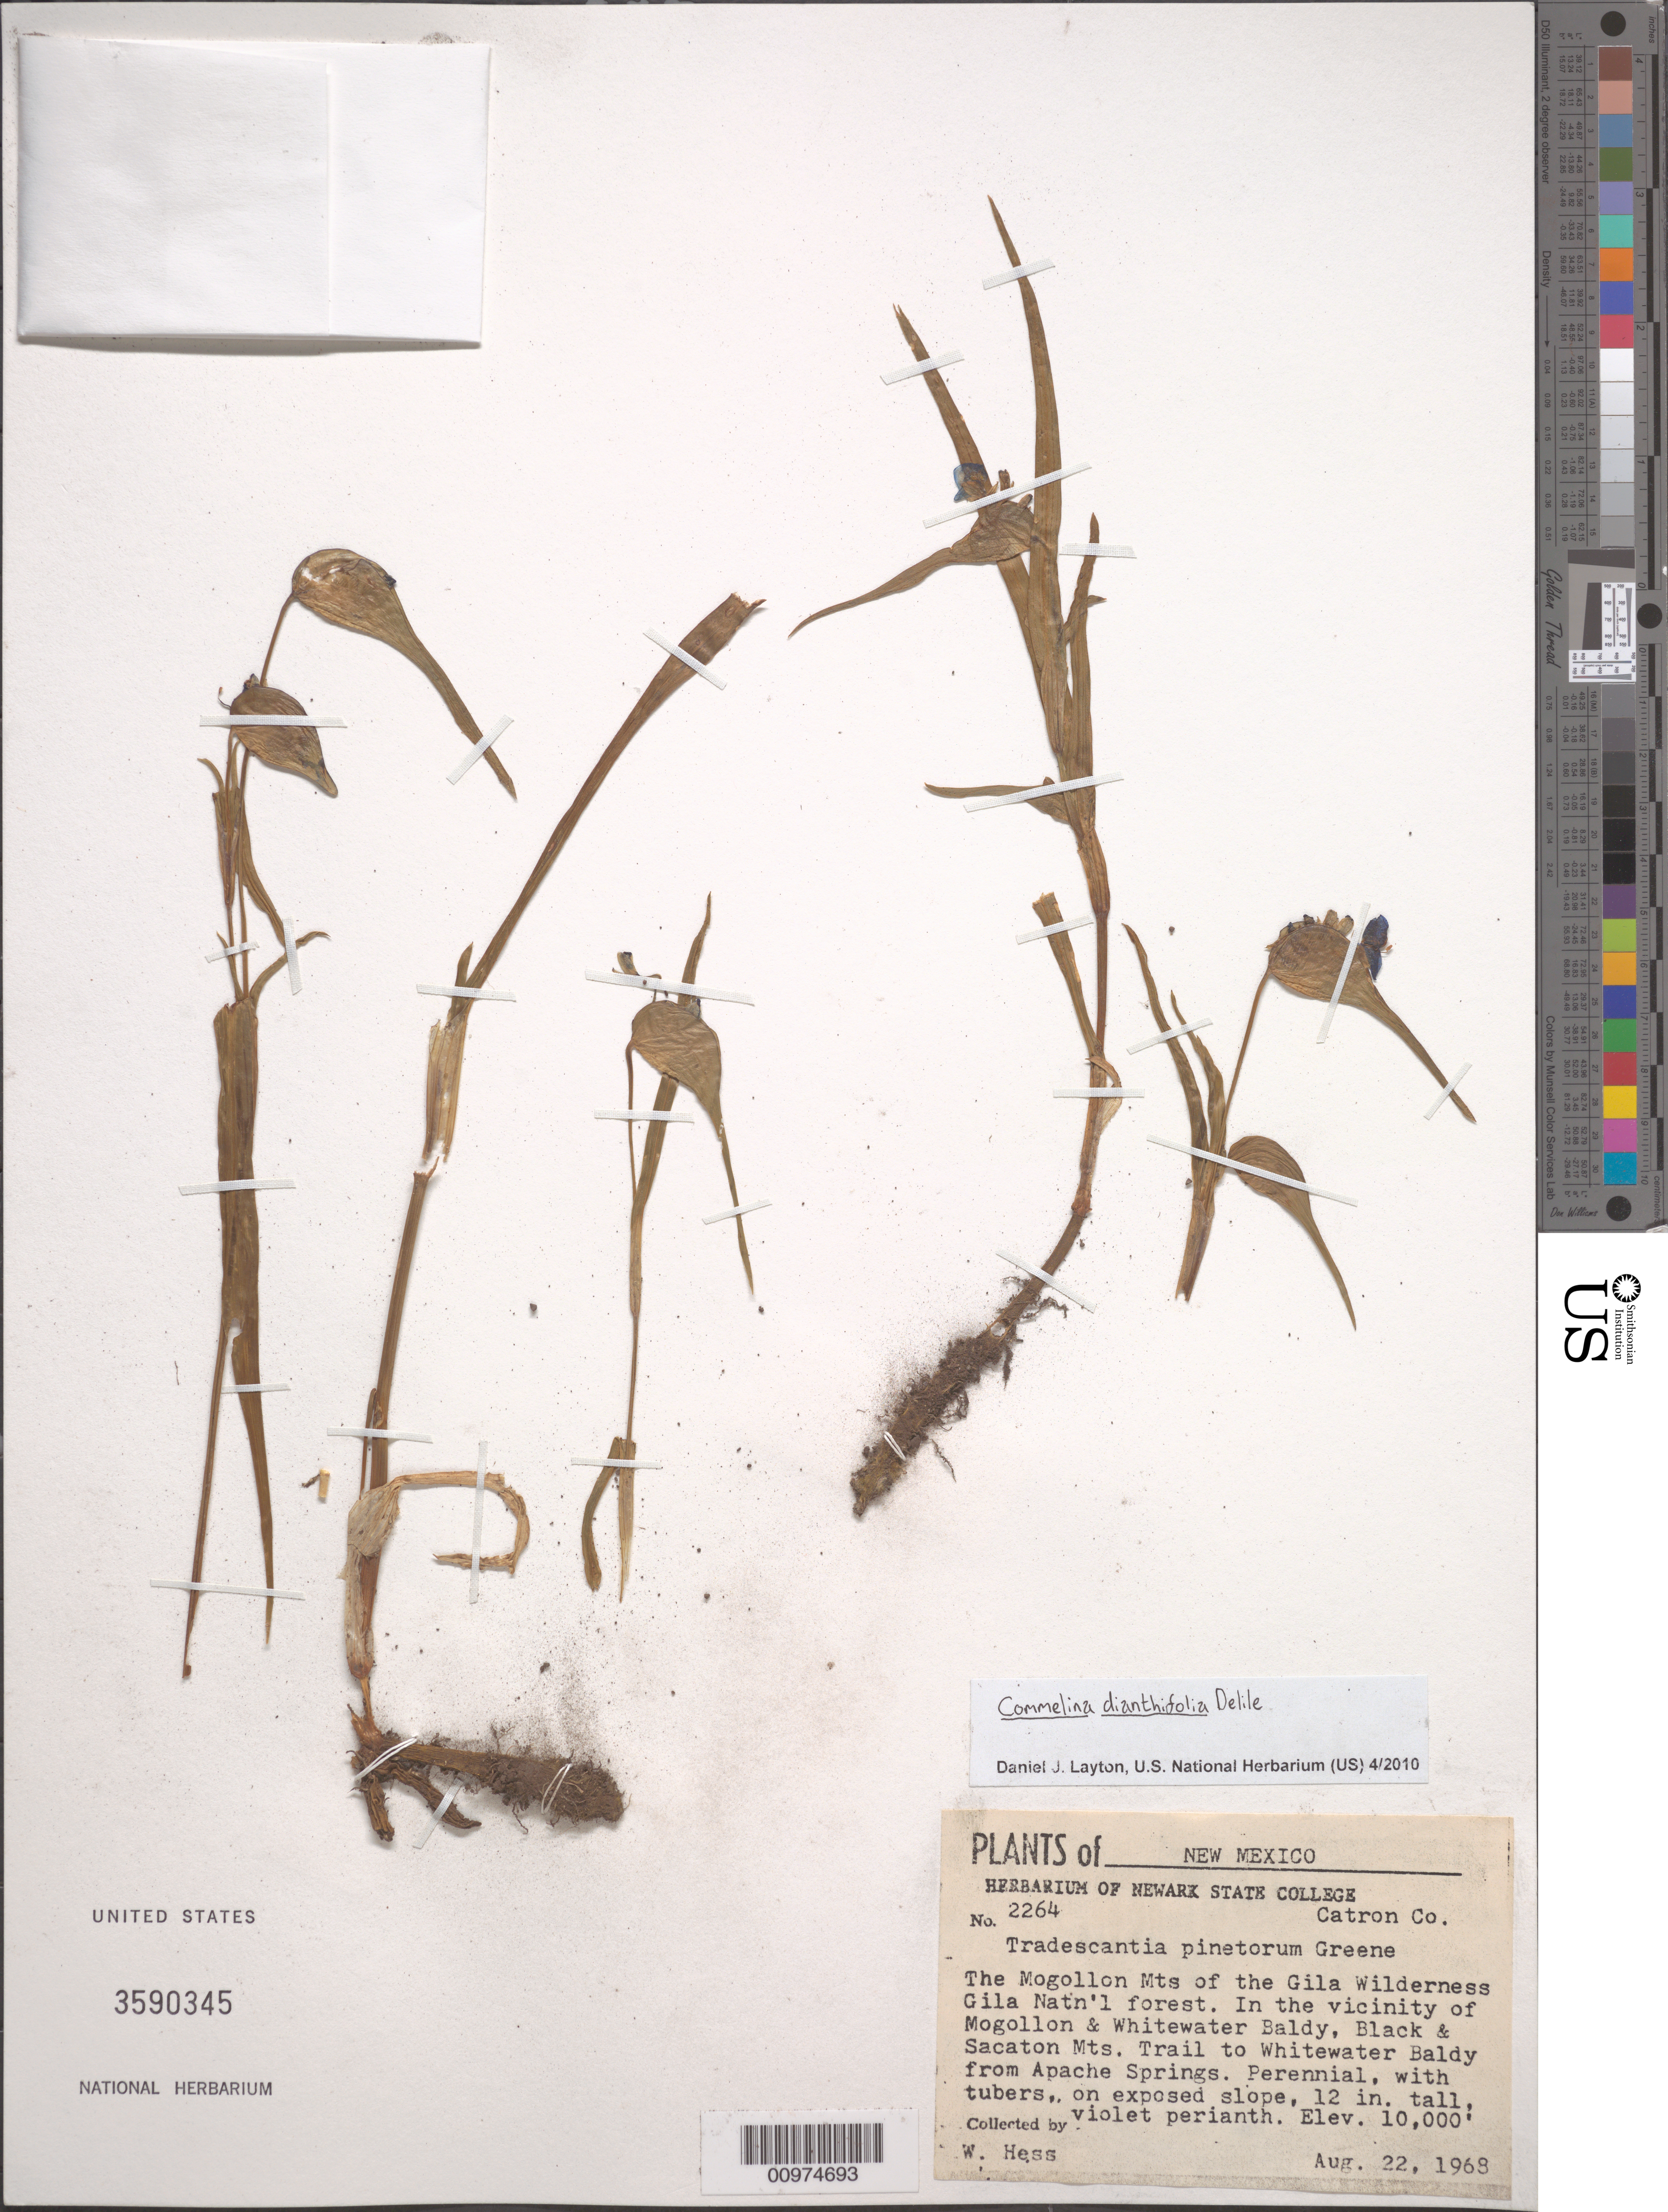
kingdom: Plantae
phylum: Tracheophyta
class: Liliopsida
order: Commelinales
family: Commelinaceae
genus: Commelina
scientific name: Commelina dianthifolia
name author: Redouté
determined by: Layton, Daniel J.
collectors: W. Hess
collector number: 2264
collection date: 1968-08-22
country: United States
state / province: New Mexico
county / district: Catron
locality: The Mogollon Mts of the Gila Wilderness Gila Natn'l forest. In the vicinity of Mogollon & Whitewater Baldy, Black & Sacaton Mts. Trail to Whitewater Baldy from Apache Springs.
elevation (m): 3048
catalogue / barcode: US 3590345